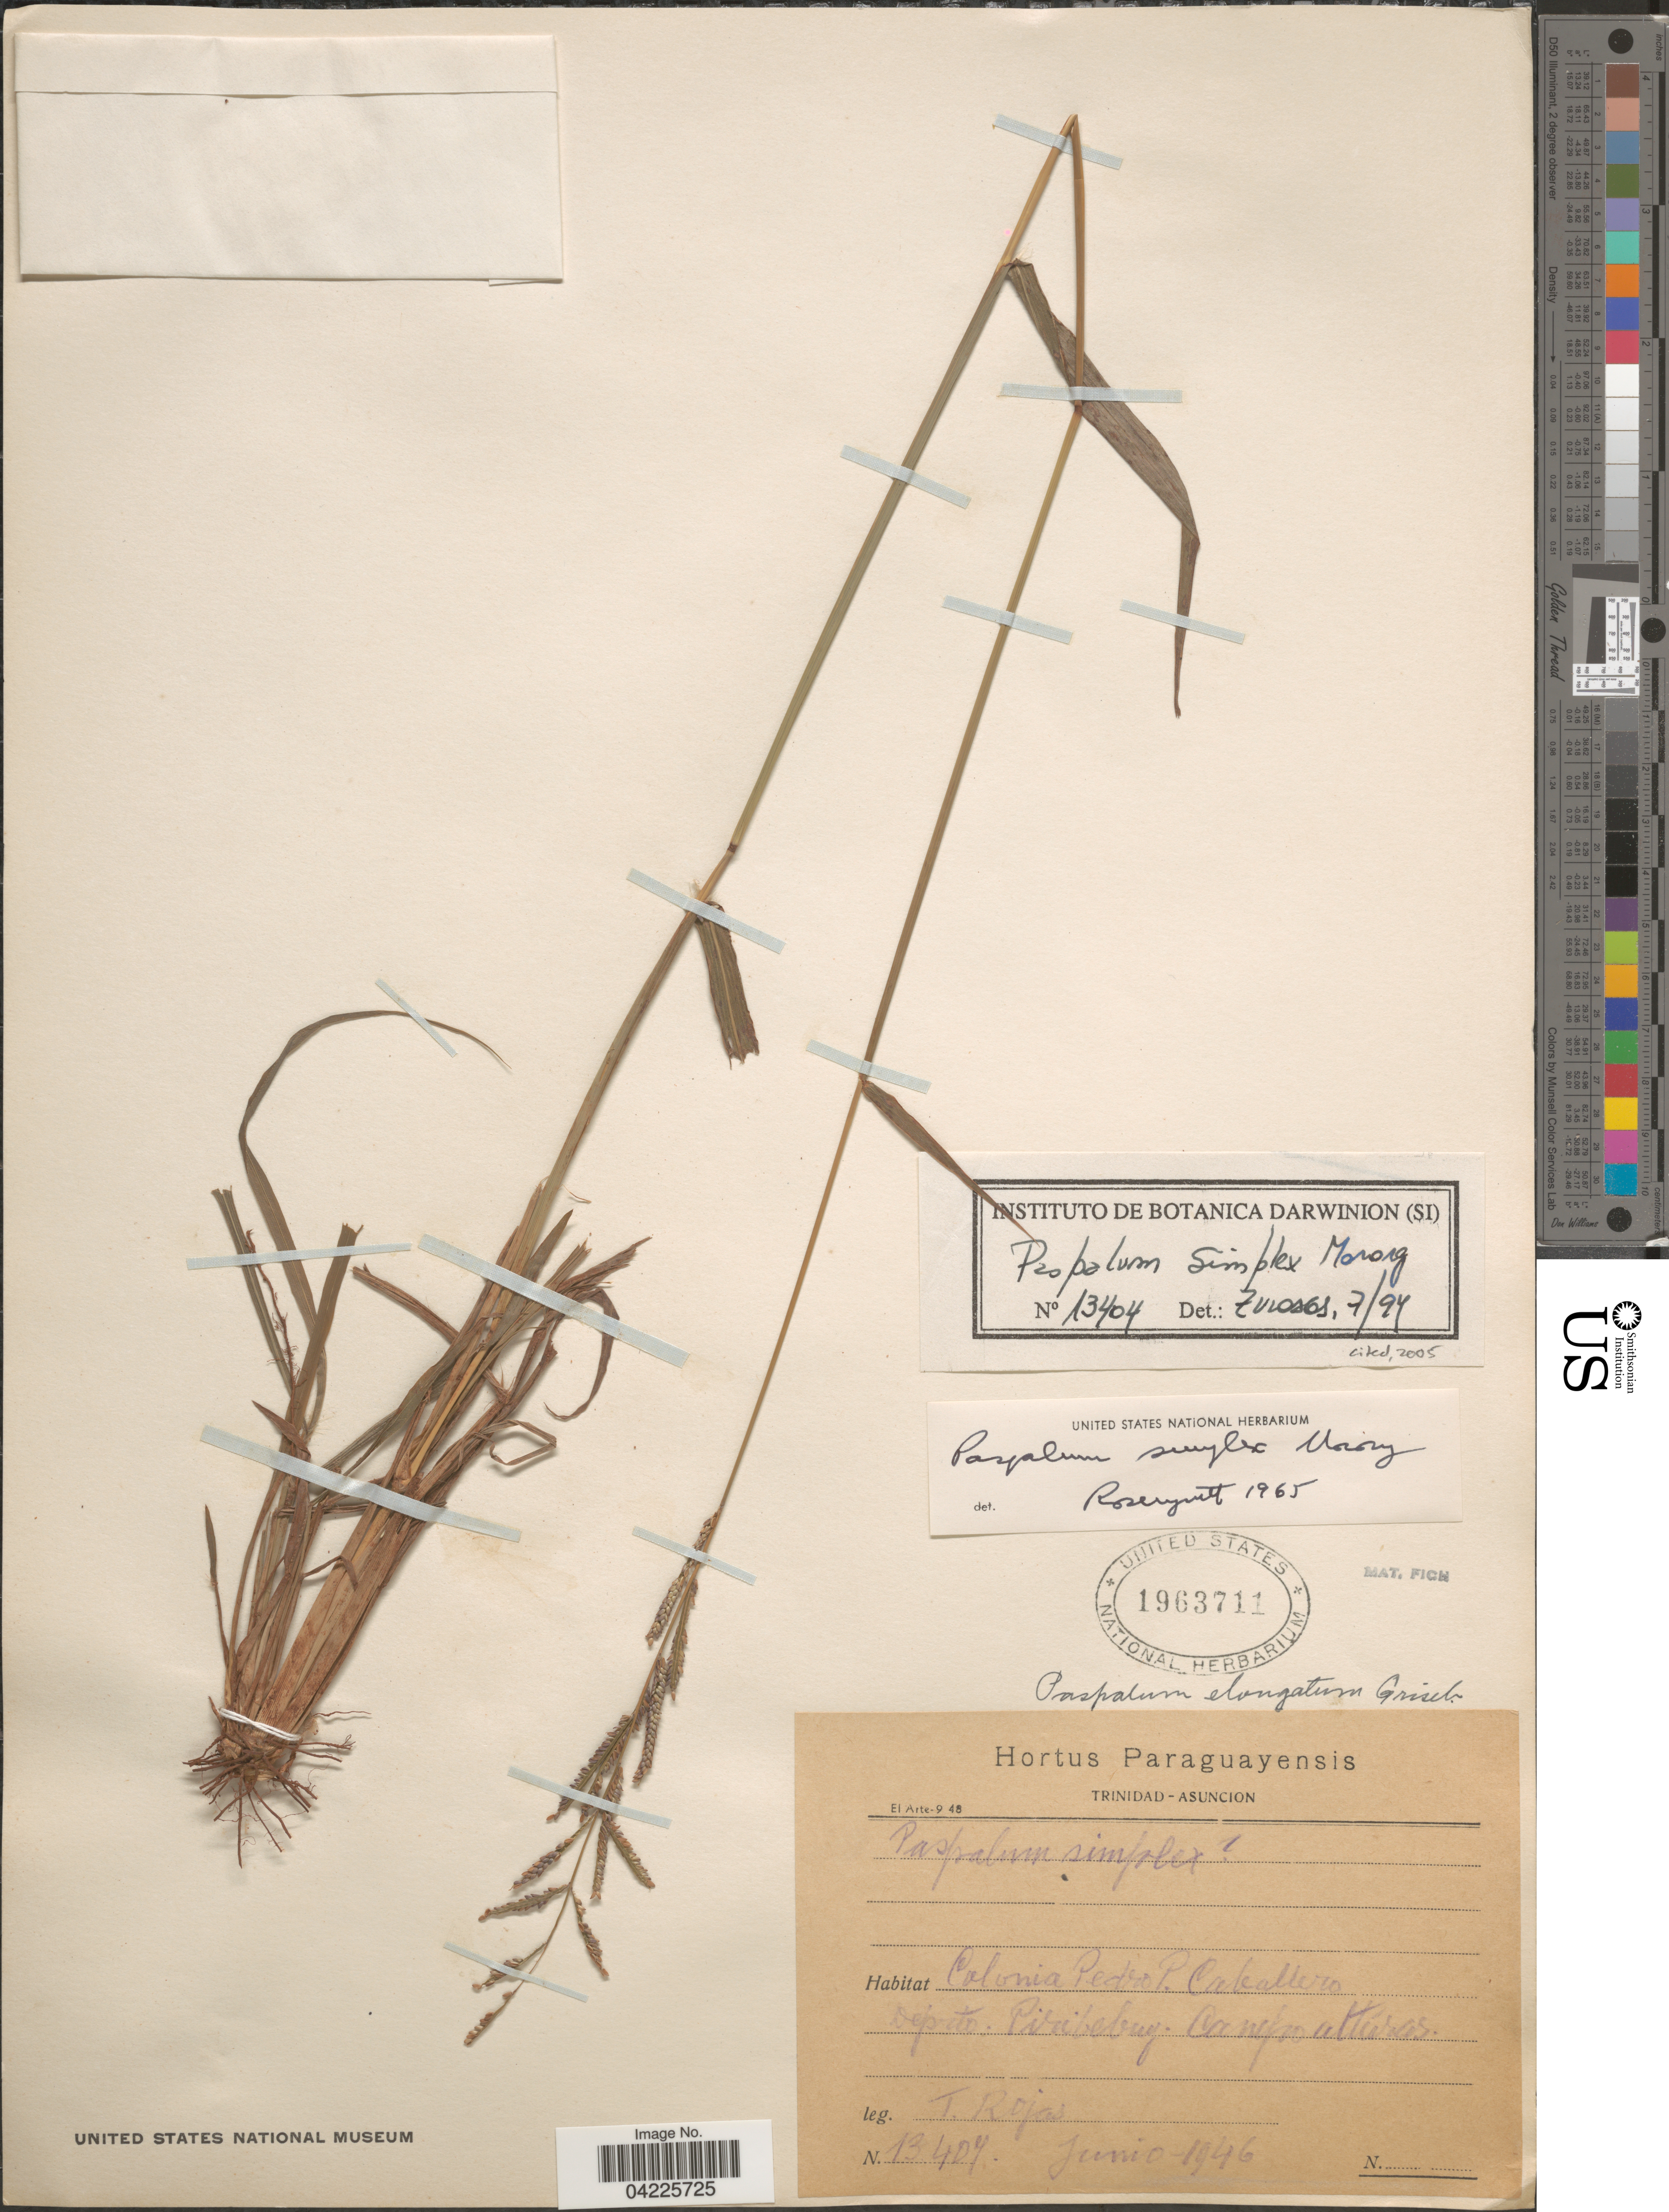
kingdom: Plantae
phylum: Tracheophyta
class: Liliopsida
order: Poales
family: Poaceae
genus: Paspalum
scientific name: Paspalum simplex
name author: Morong in Morong & Britton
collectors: T. Rojas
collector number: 13407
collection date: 1946-06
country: Paraguay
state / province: Asuncion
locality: Colonia Pedro P. Cuballere. Depto. Piribebuy. Campo alturas.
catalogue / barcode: US 1963711